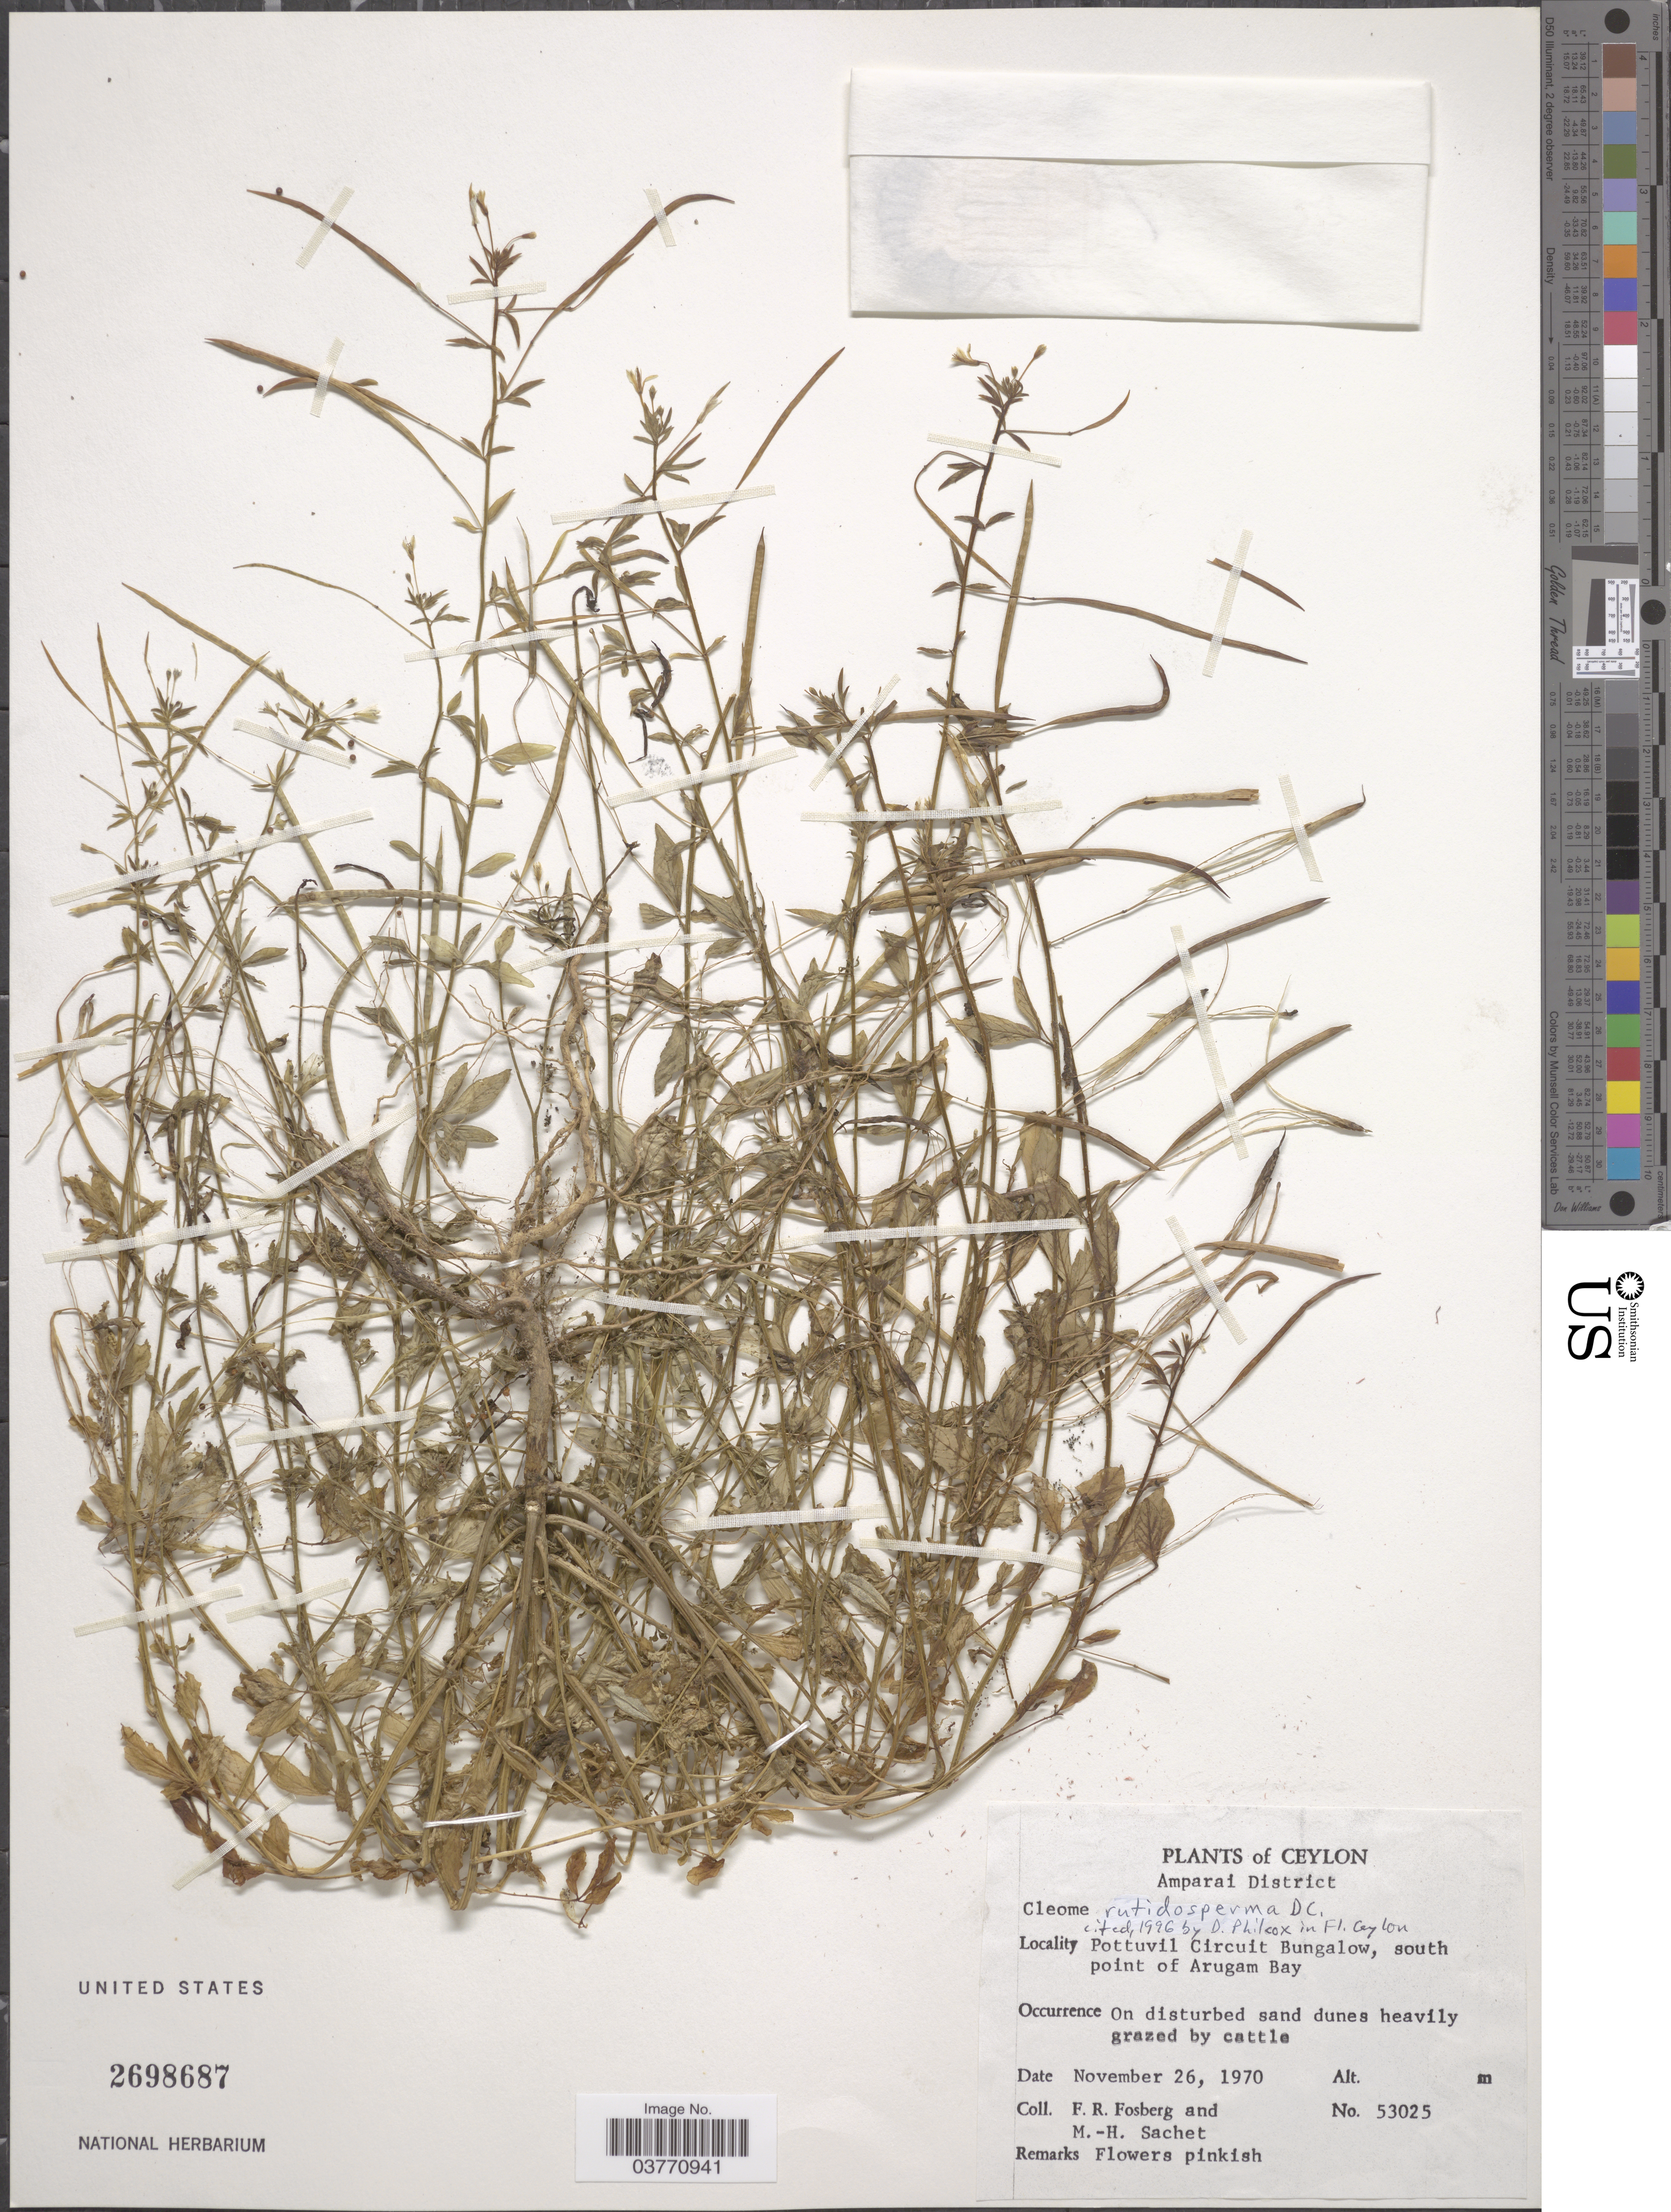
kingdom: Plantae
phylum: Tracheophyta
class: Magnoliopsida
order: Brassicales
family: Cleomaceae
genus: Sieruela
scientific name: Sieruela rutidosperma var. burmanni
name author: (Wight & Arn.) Siddiqui & S.N. Dixit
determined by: Strong, Mark T., (BOT), Smithsonian Institution - National Museum of Natural History (UNITED STATES)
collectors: F. R. Fosberg & M.-H. Sachet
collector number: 53025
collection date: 1970-11-26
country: Sri Lanka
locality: Ceylon. Amparai District. Pottuvil Circuit Bungalow, south point of Arugam Bay.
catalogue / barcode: US 2698687